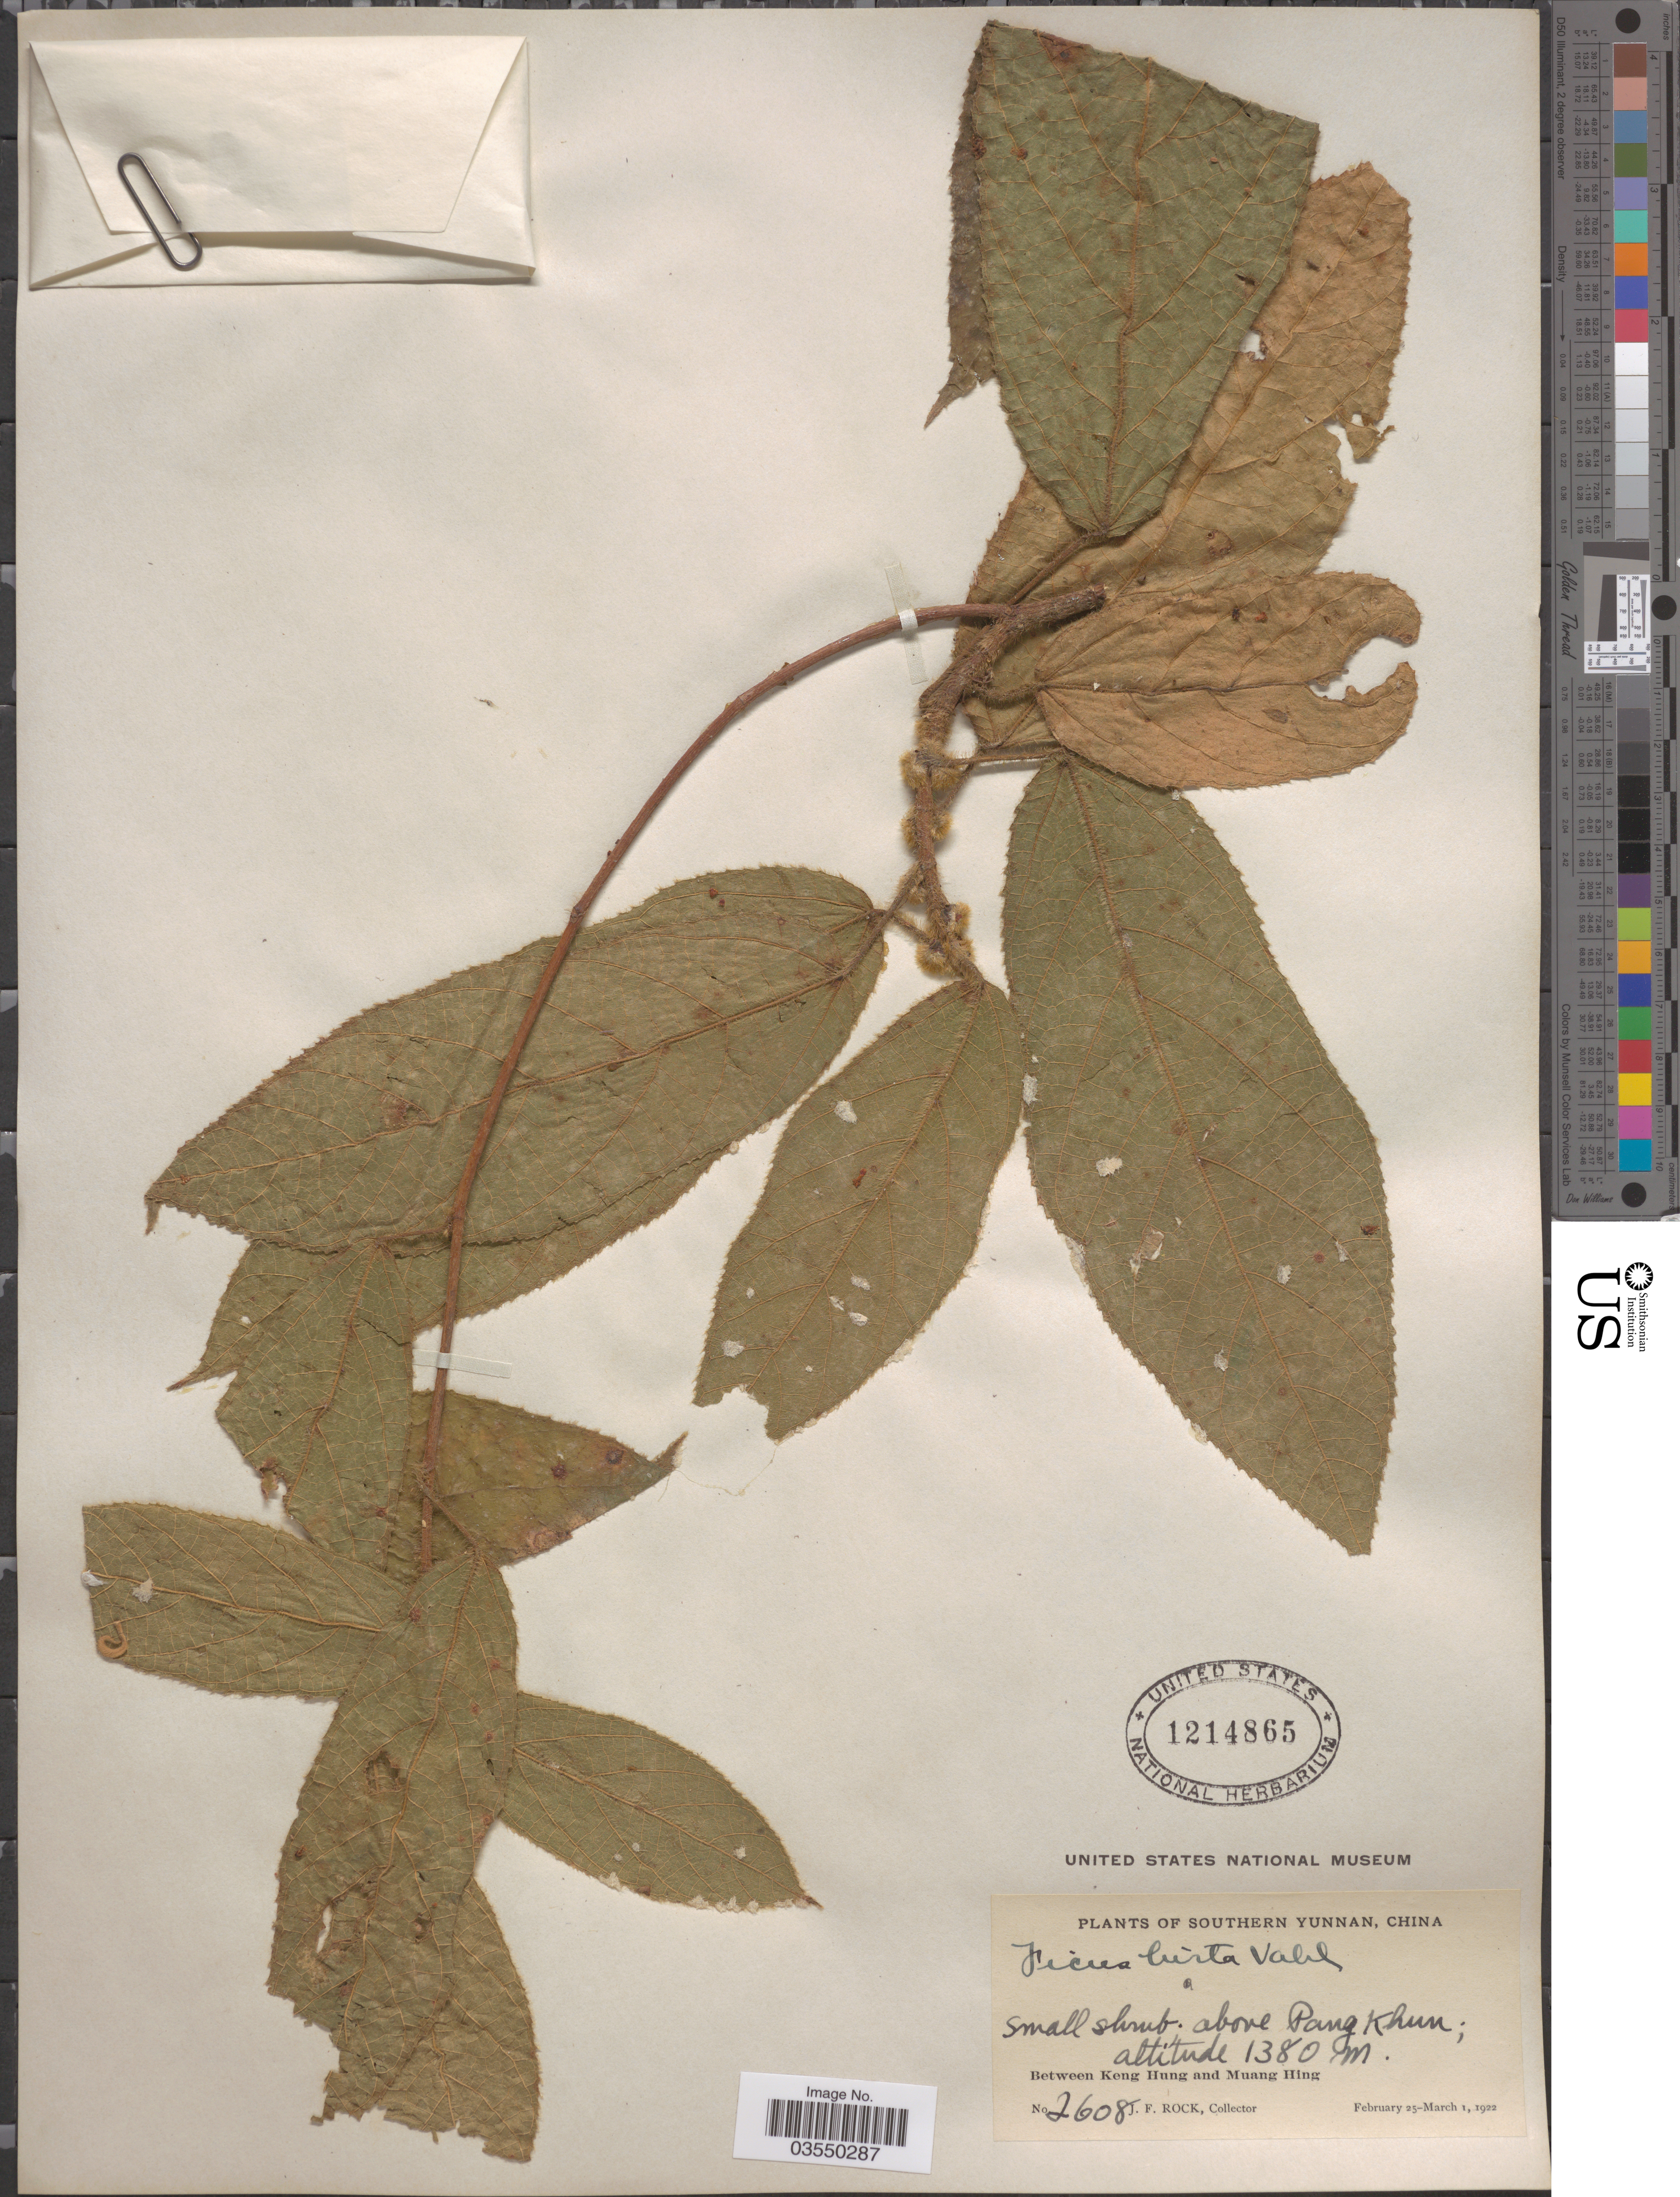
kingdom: Plantae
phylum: Tracheophyta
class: Magnoliopsida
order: Rosales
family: Moraceae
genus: Ficus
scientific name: Ficus hirta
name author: Vahl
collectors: J. Rock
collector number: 2608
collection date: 1922-02-25/1922-03-01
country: China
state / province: Yunnan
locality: Southern Yunnan. Above Pang Khun. Between Keng Hung and Muang Hing.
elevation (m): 1380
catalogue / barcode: US 1214865